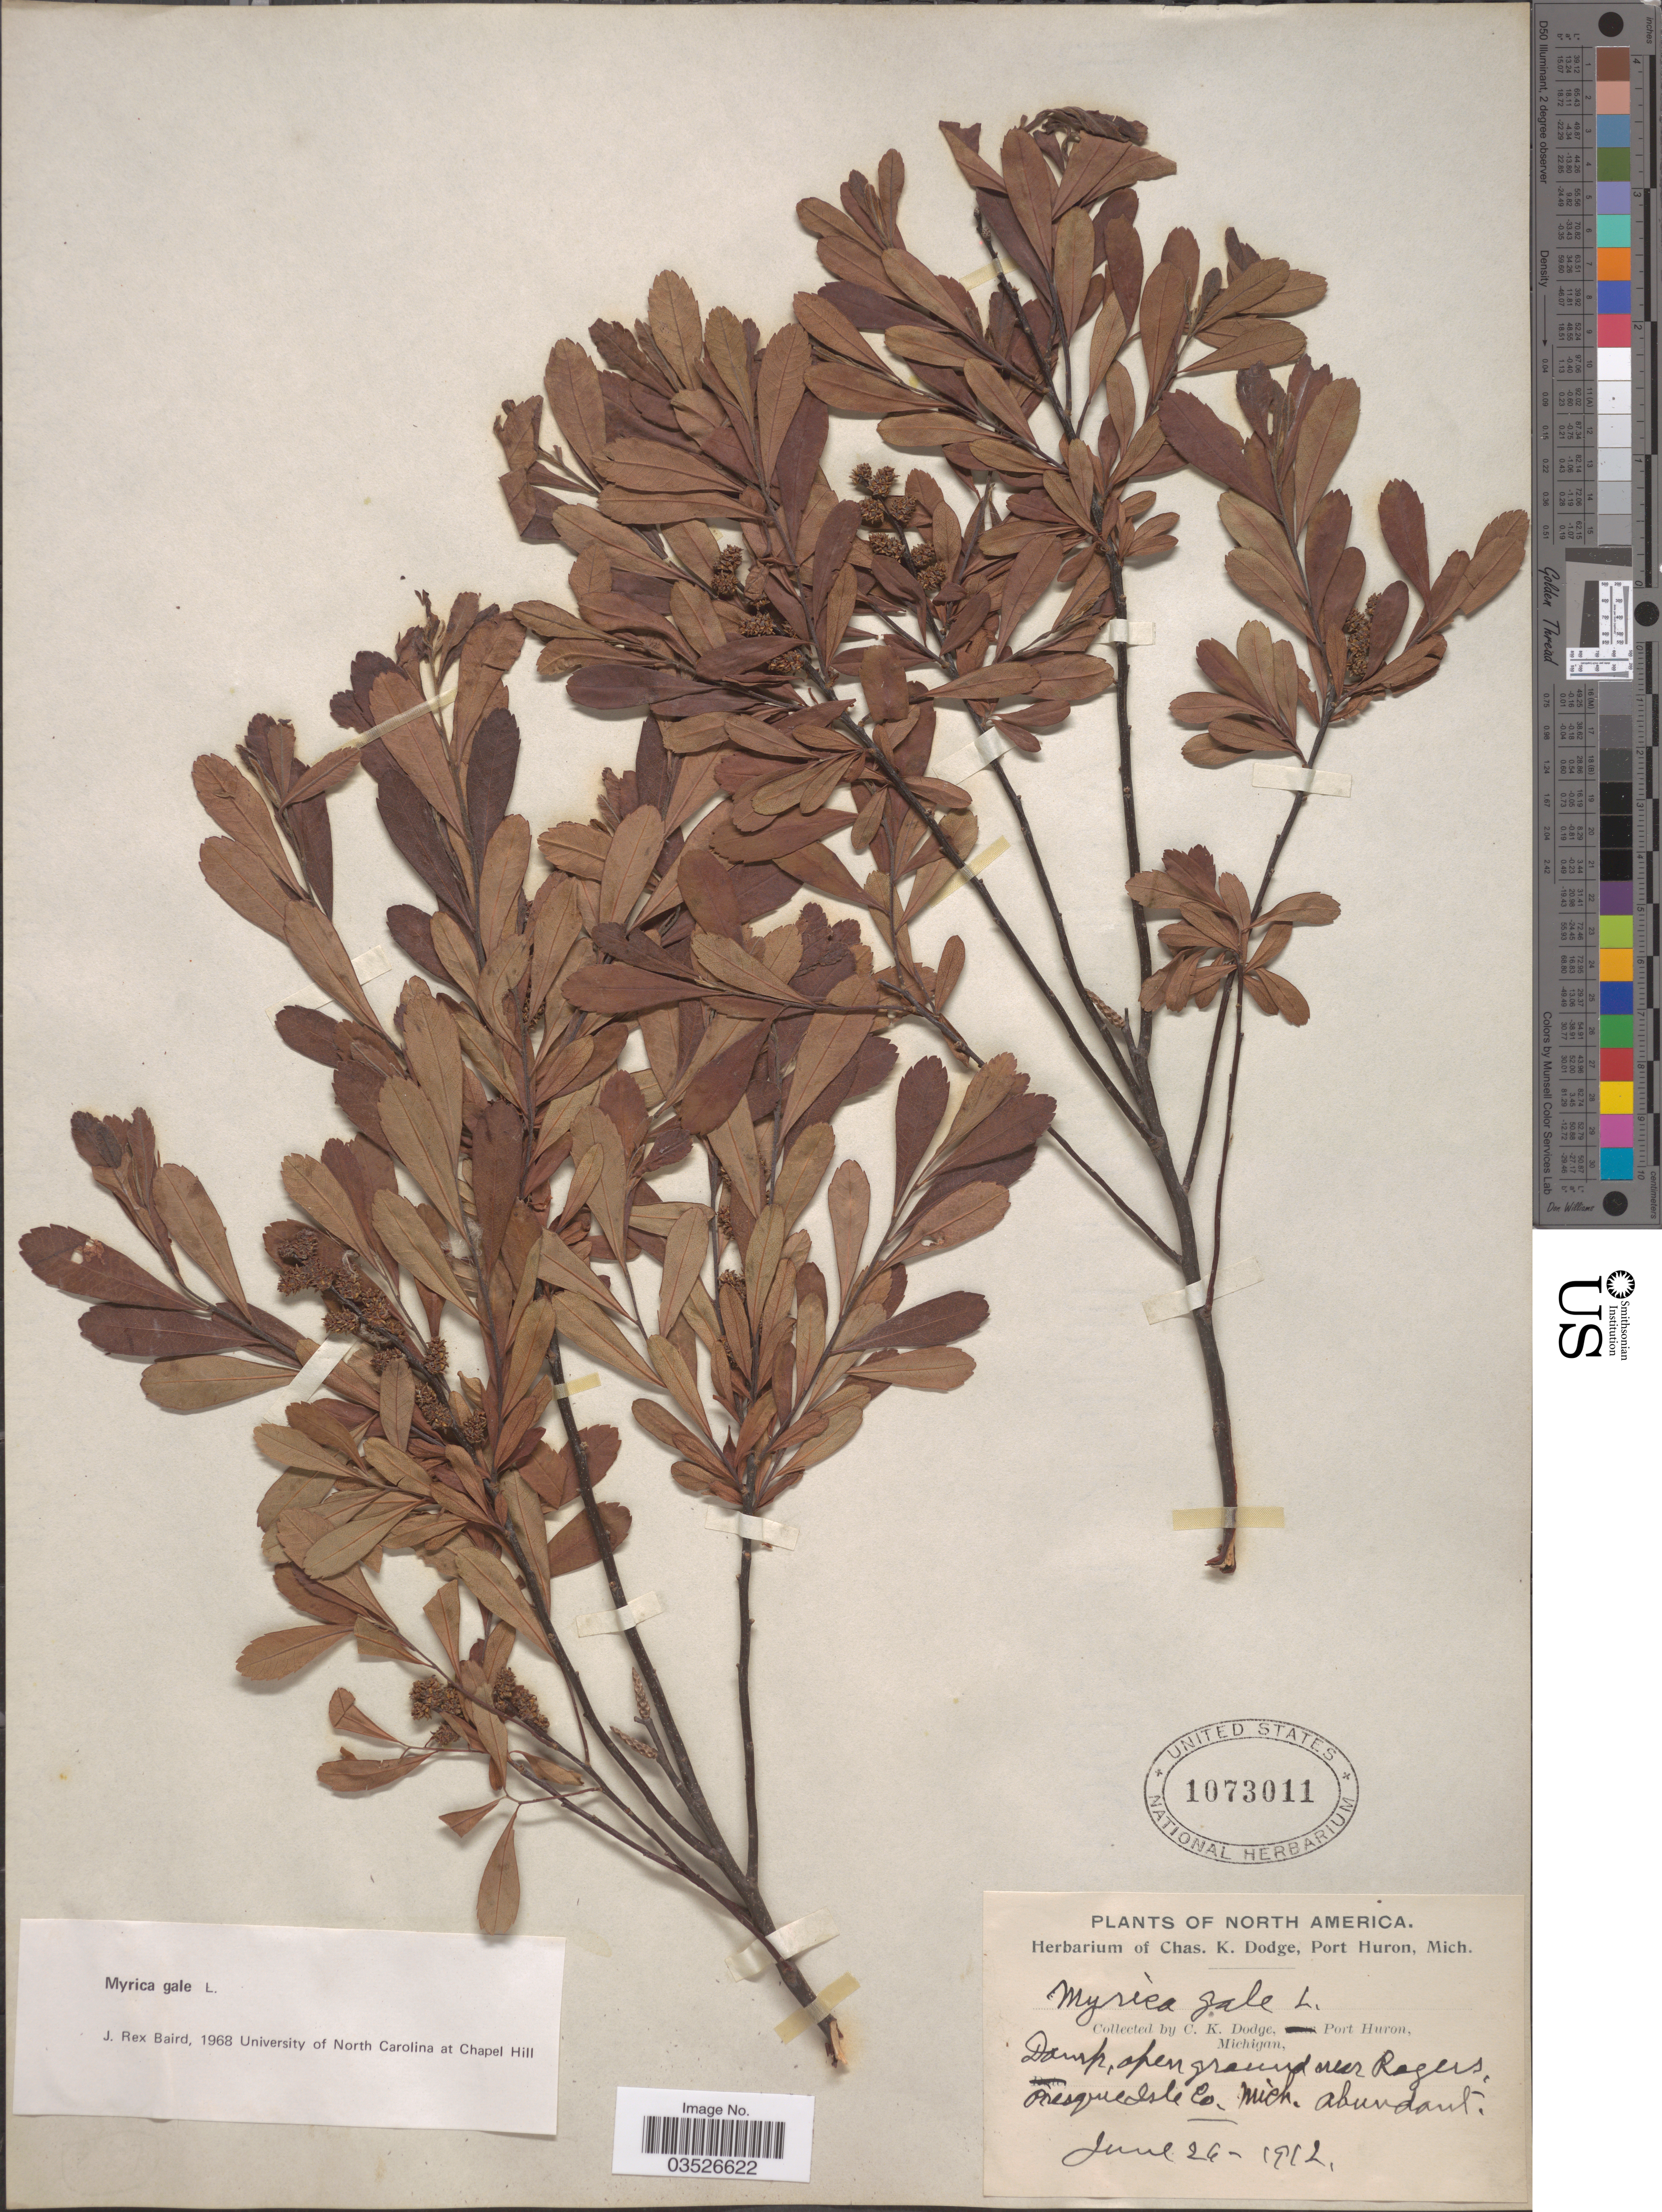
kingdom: Plantae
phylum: Tracheophyta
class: Magnoliopsida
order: Fagales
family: Myricaceae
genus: Myrica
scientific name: Myrica gale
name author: L.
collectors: C. K. Dodge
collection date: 1912-06-26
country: United States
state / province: Michigan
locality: Ground near Rogers, Presque Isle Co.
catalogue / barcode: US 1073011